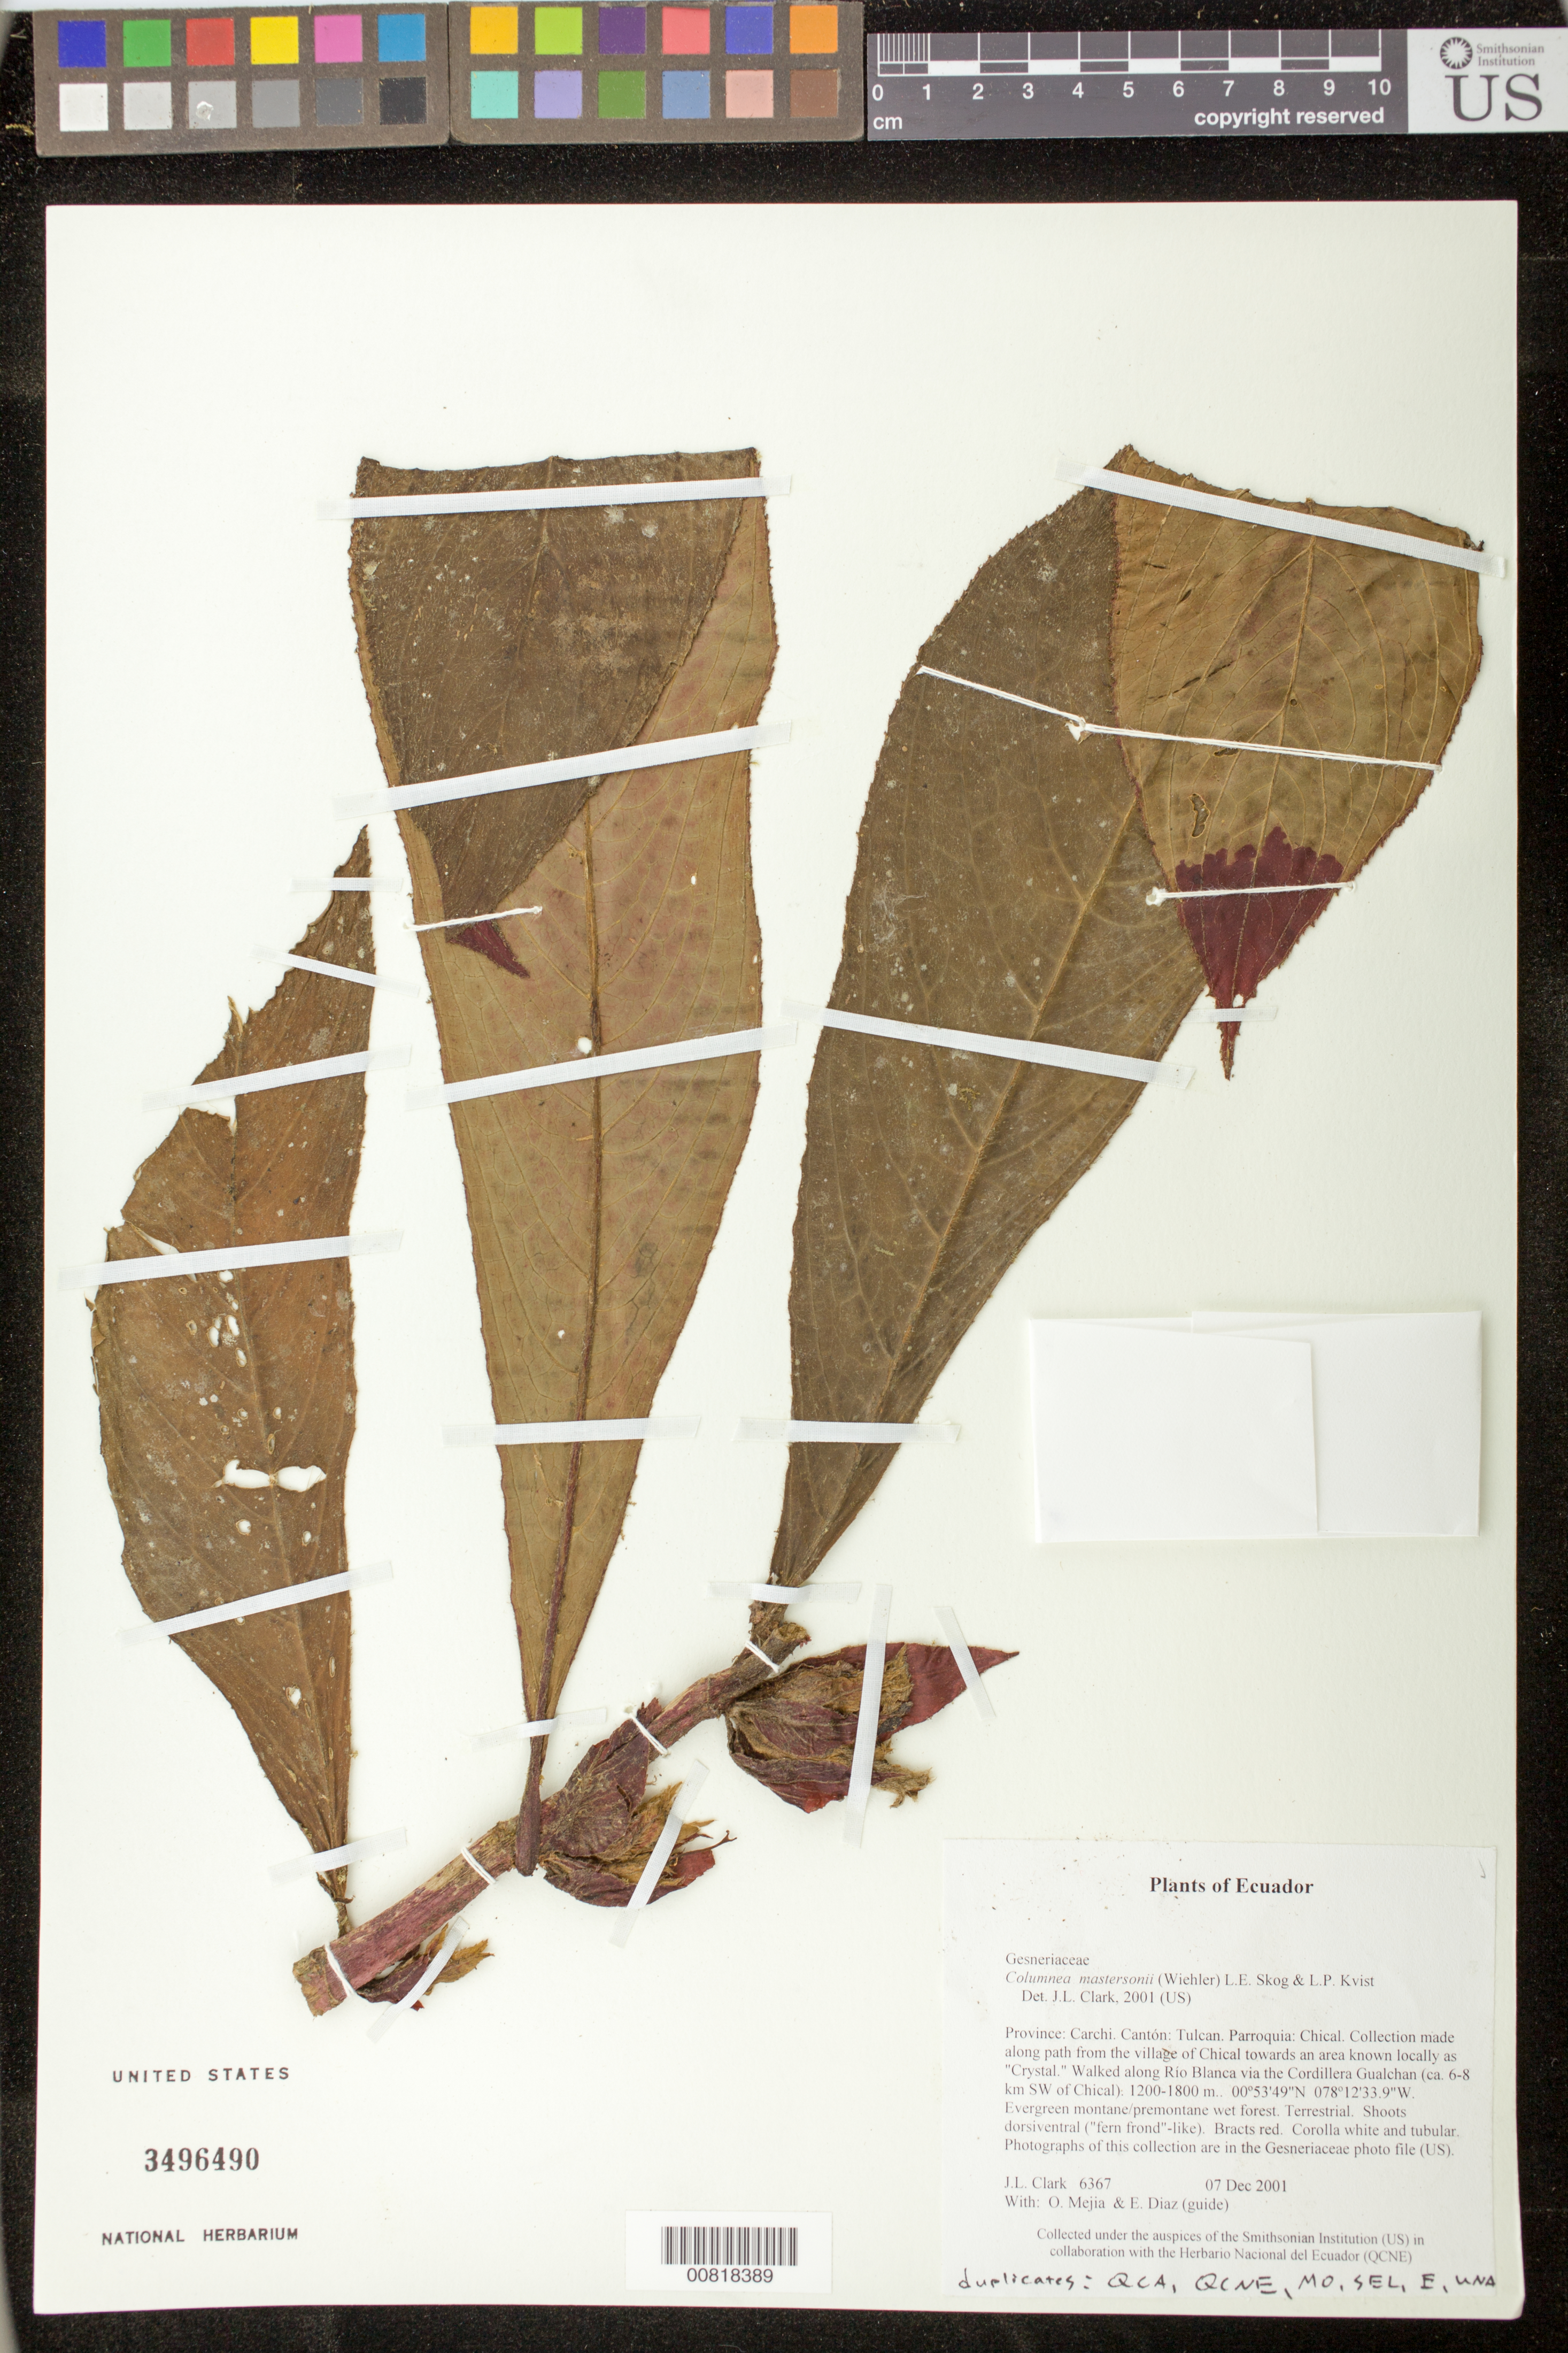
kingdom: Plantae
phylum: Tracheophyta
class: Magnoliopsida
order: Lamiales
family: Gesneriaceae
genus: Columnea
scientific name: Columnea mastersonii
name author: (Wiehler) L.E. Skog & L.P. Kvist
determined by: Clark, J. L., (SEL), The Marie Selby Botanical Garden (UNITED STATES)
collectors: J. L. Clark, O. Mejia & E. Diaz (guide)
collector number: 6367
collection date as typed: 07 Dec 2001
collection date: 2001-12-07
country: Ecuador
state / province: Carchi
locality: Tulcan. Parroquia: Chical. Collection made along path from the village of Chical towards an area known locally as "Crystal." Walked along Río Blanca via the Cordillera Gualchan (ca. 6-8 km SW of Chical).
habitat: Evergreen montane/premontane wet forest.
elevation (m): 1200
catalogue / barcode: US 3496490